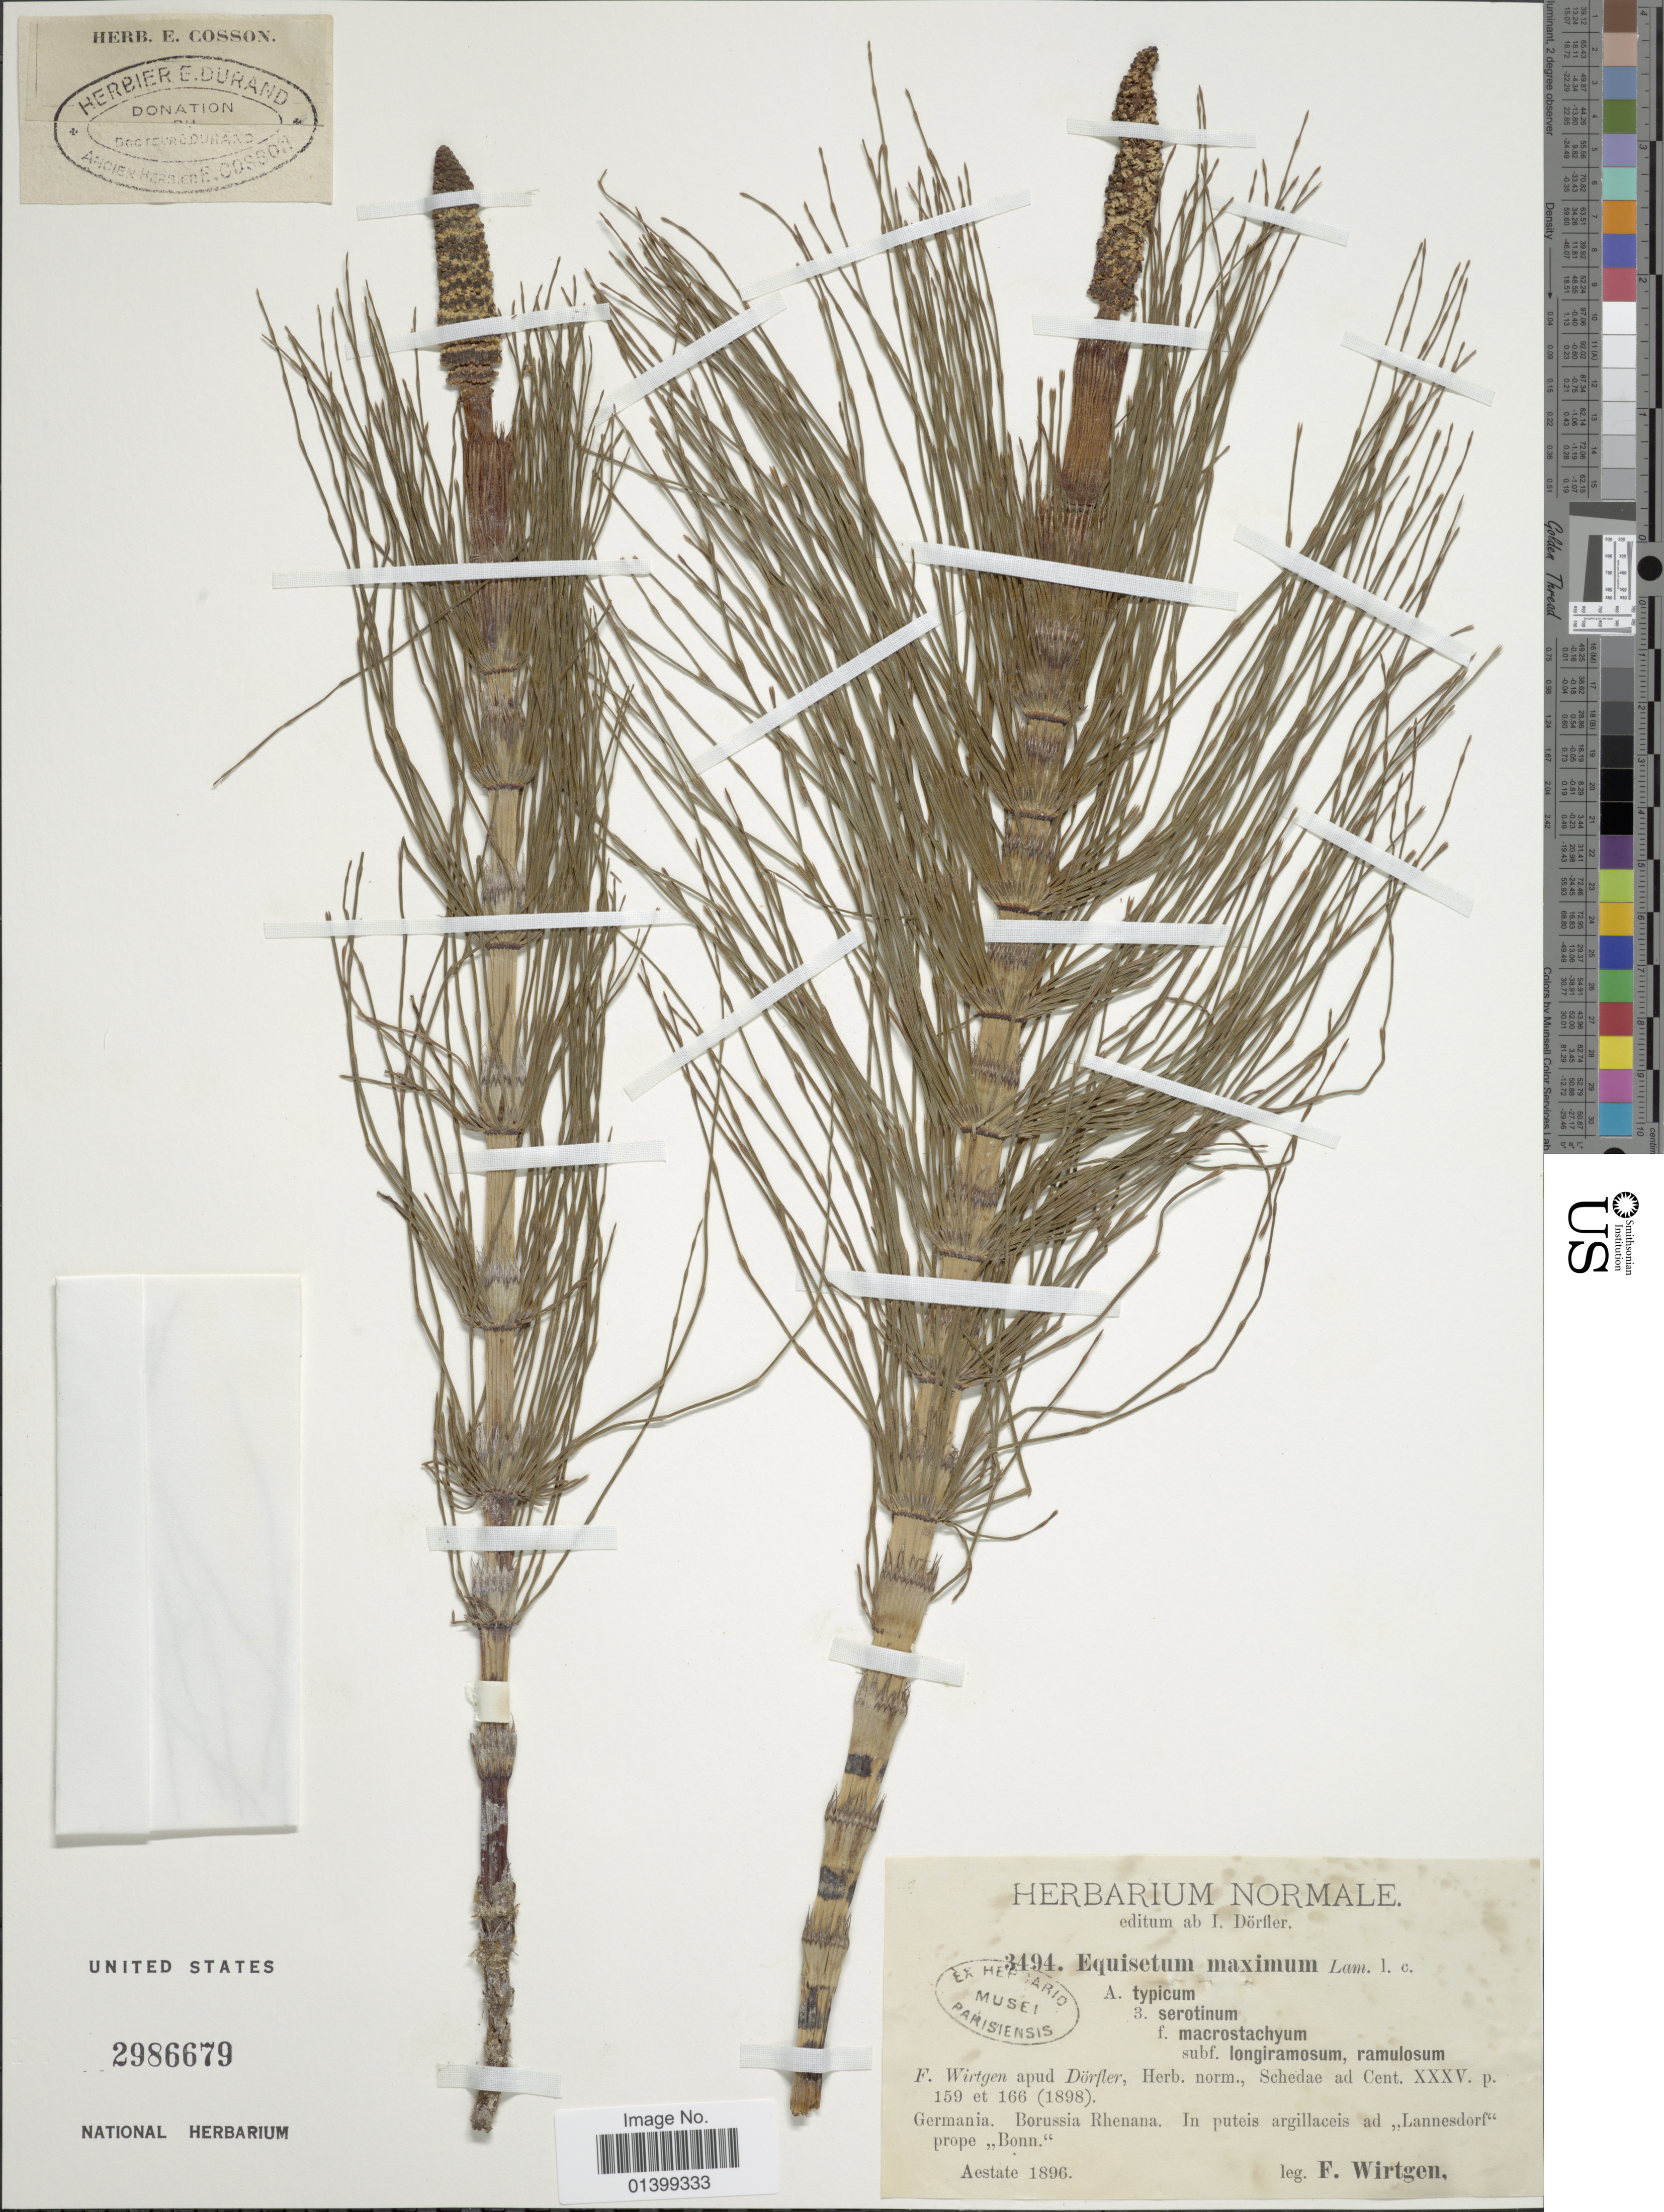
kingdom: Plantae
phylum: Tracheophyta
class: Polypodiopsida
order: Equisetales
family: Equisetaceae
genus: Equisetum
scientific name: Equisetum telmateia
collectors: F. Wirtgen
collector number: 3494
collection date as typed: Aestate 1896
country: Germany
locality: Germania. Borussia Rhenana. In puteis argillaceis ad ,,Lannesdorf" prope ,,Bonn"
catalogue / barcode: US 2986679